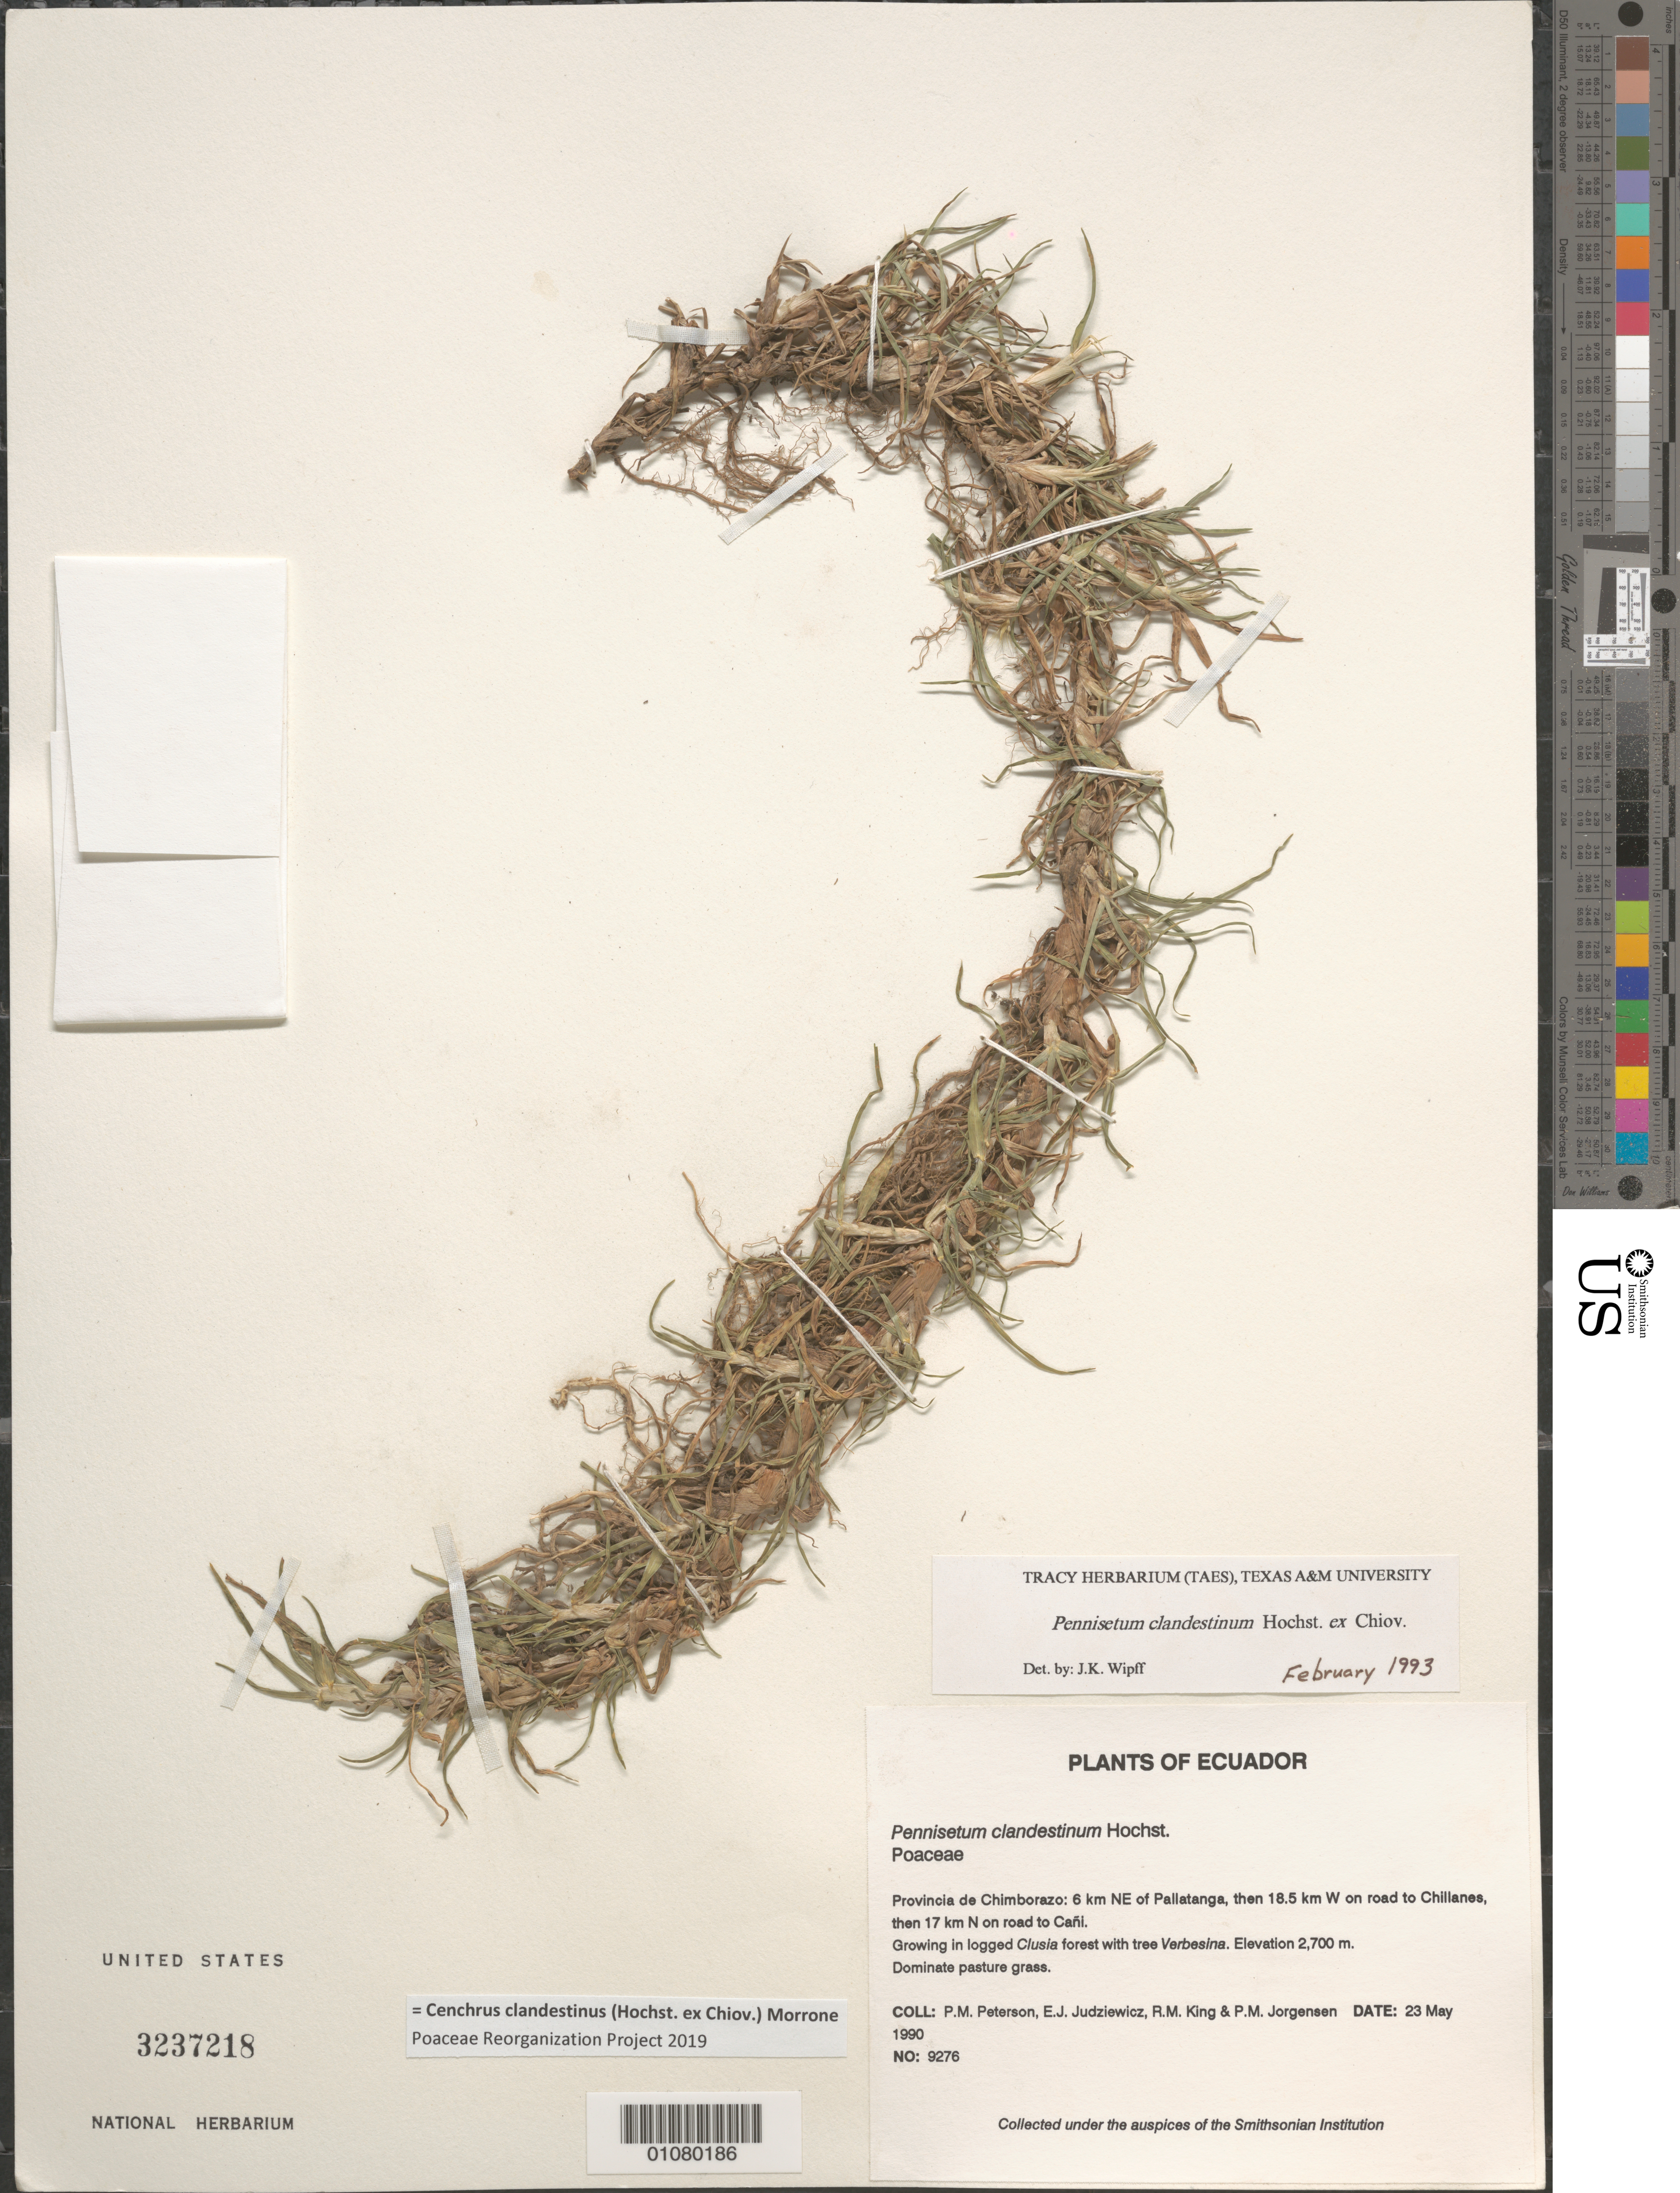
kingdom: Plantae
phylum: Tracheophyta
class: Liliopsida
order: Poales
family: Poaceae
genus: Cenchrus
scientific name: Cenchrus clandestinus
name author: (Hochst. & Chiov.) Morrone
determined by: Poaceae Reorganization Project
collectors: P. M. Peterson, E. J. Judziewicz, R. M. King & P. M. Jørgensen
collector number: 09276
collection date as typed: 23 May 1990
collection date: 1990-05-23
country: Ecuador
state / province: Chimborazo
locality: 6 km NE of Pallatanga, then 18.5 km W on road to Chillanes, then 17 km N on road to Cañi.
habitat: Growing in logged Clusia forest with tree Verbesina.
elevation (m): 2700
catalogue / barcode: US 3237218